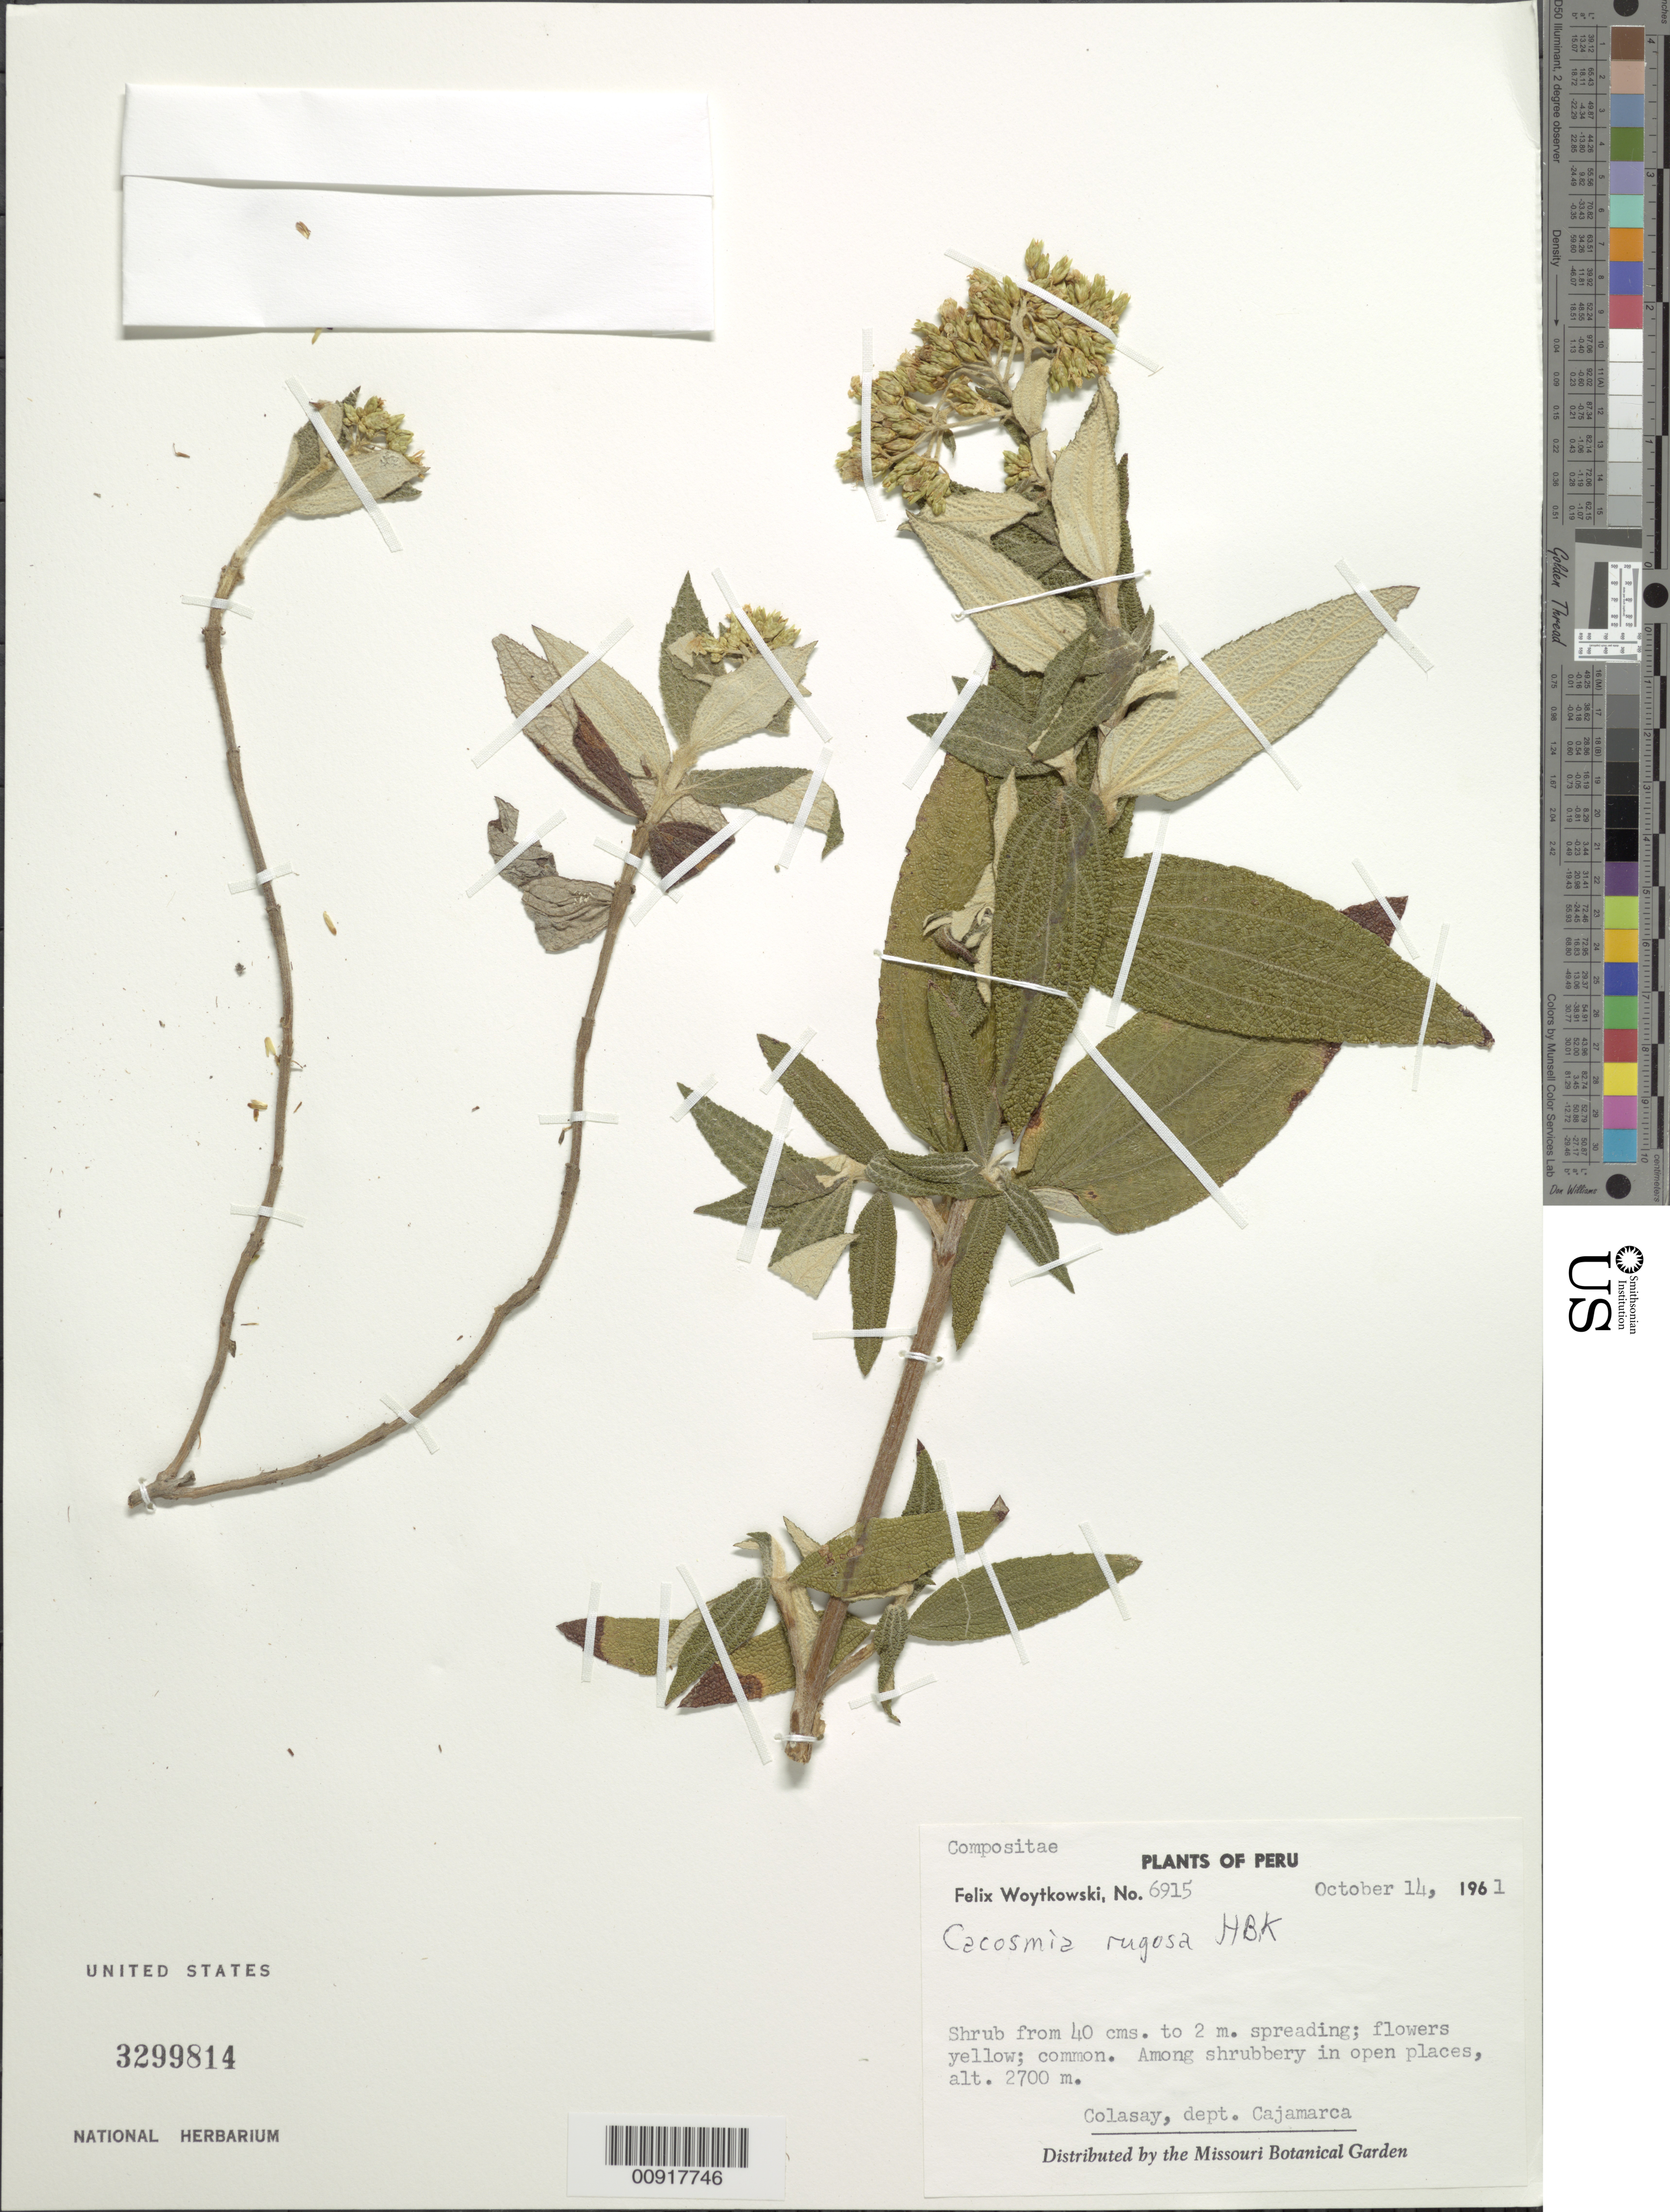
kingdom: Plantae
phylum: Tracheophyta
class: Magnoliopsida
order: Asterales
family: Asteraceae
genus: Cacosmia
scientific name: Cacosmia rugosa var. nivea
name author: Hieron.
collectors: F. Woytkowski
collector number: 6915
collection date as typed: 14 October 1961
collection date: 1961-10-14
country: Peru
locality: Dpto. Cajamarca, Colasay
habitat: Among shrubbery in open places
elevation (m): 2700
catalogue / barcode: US 3299814